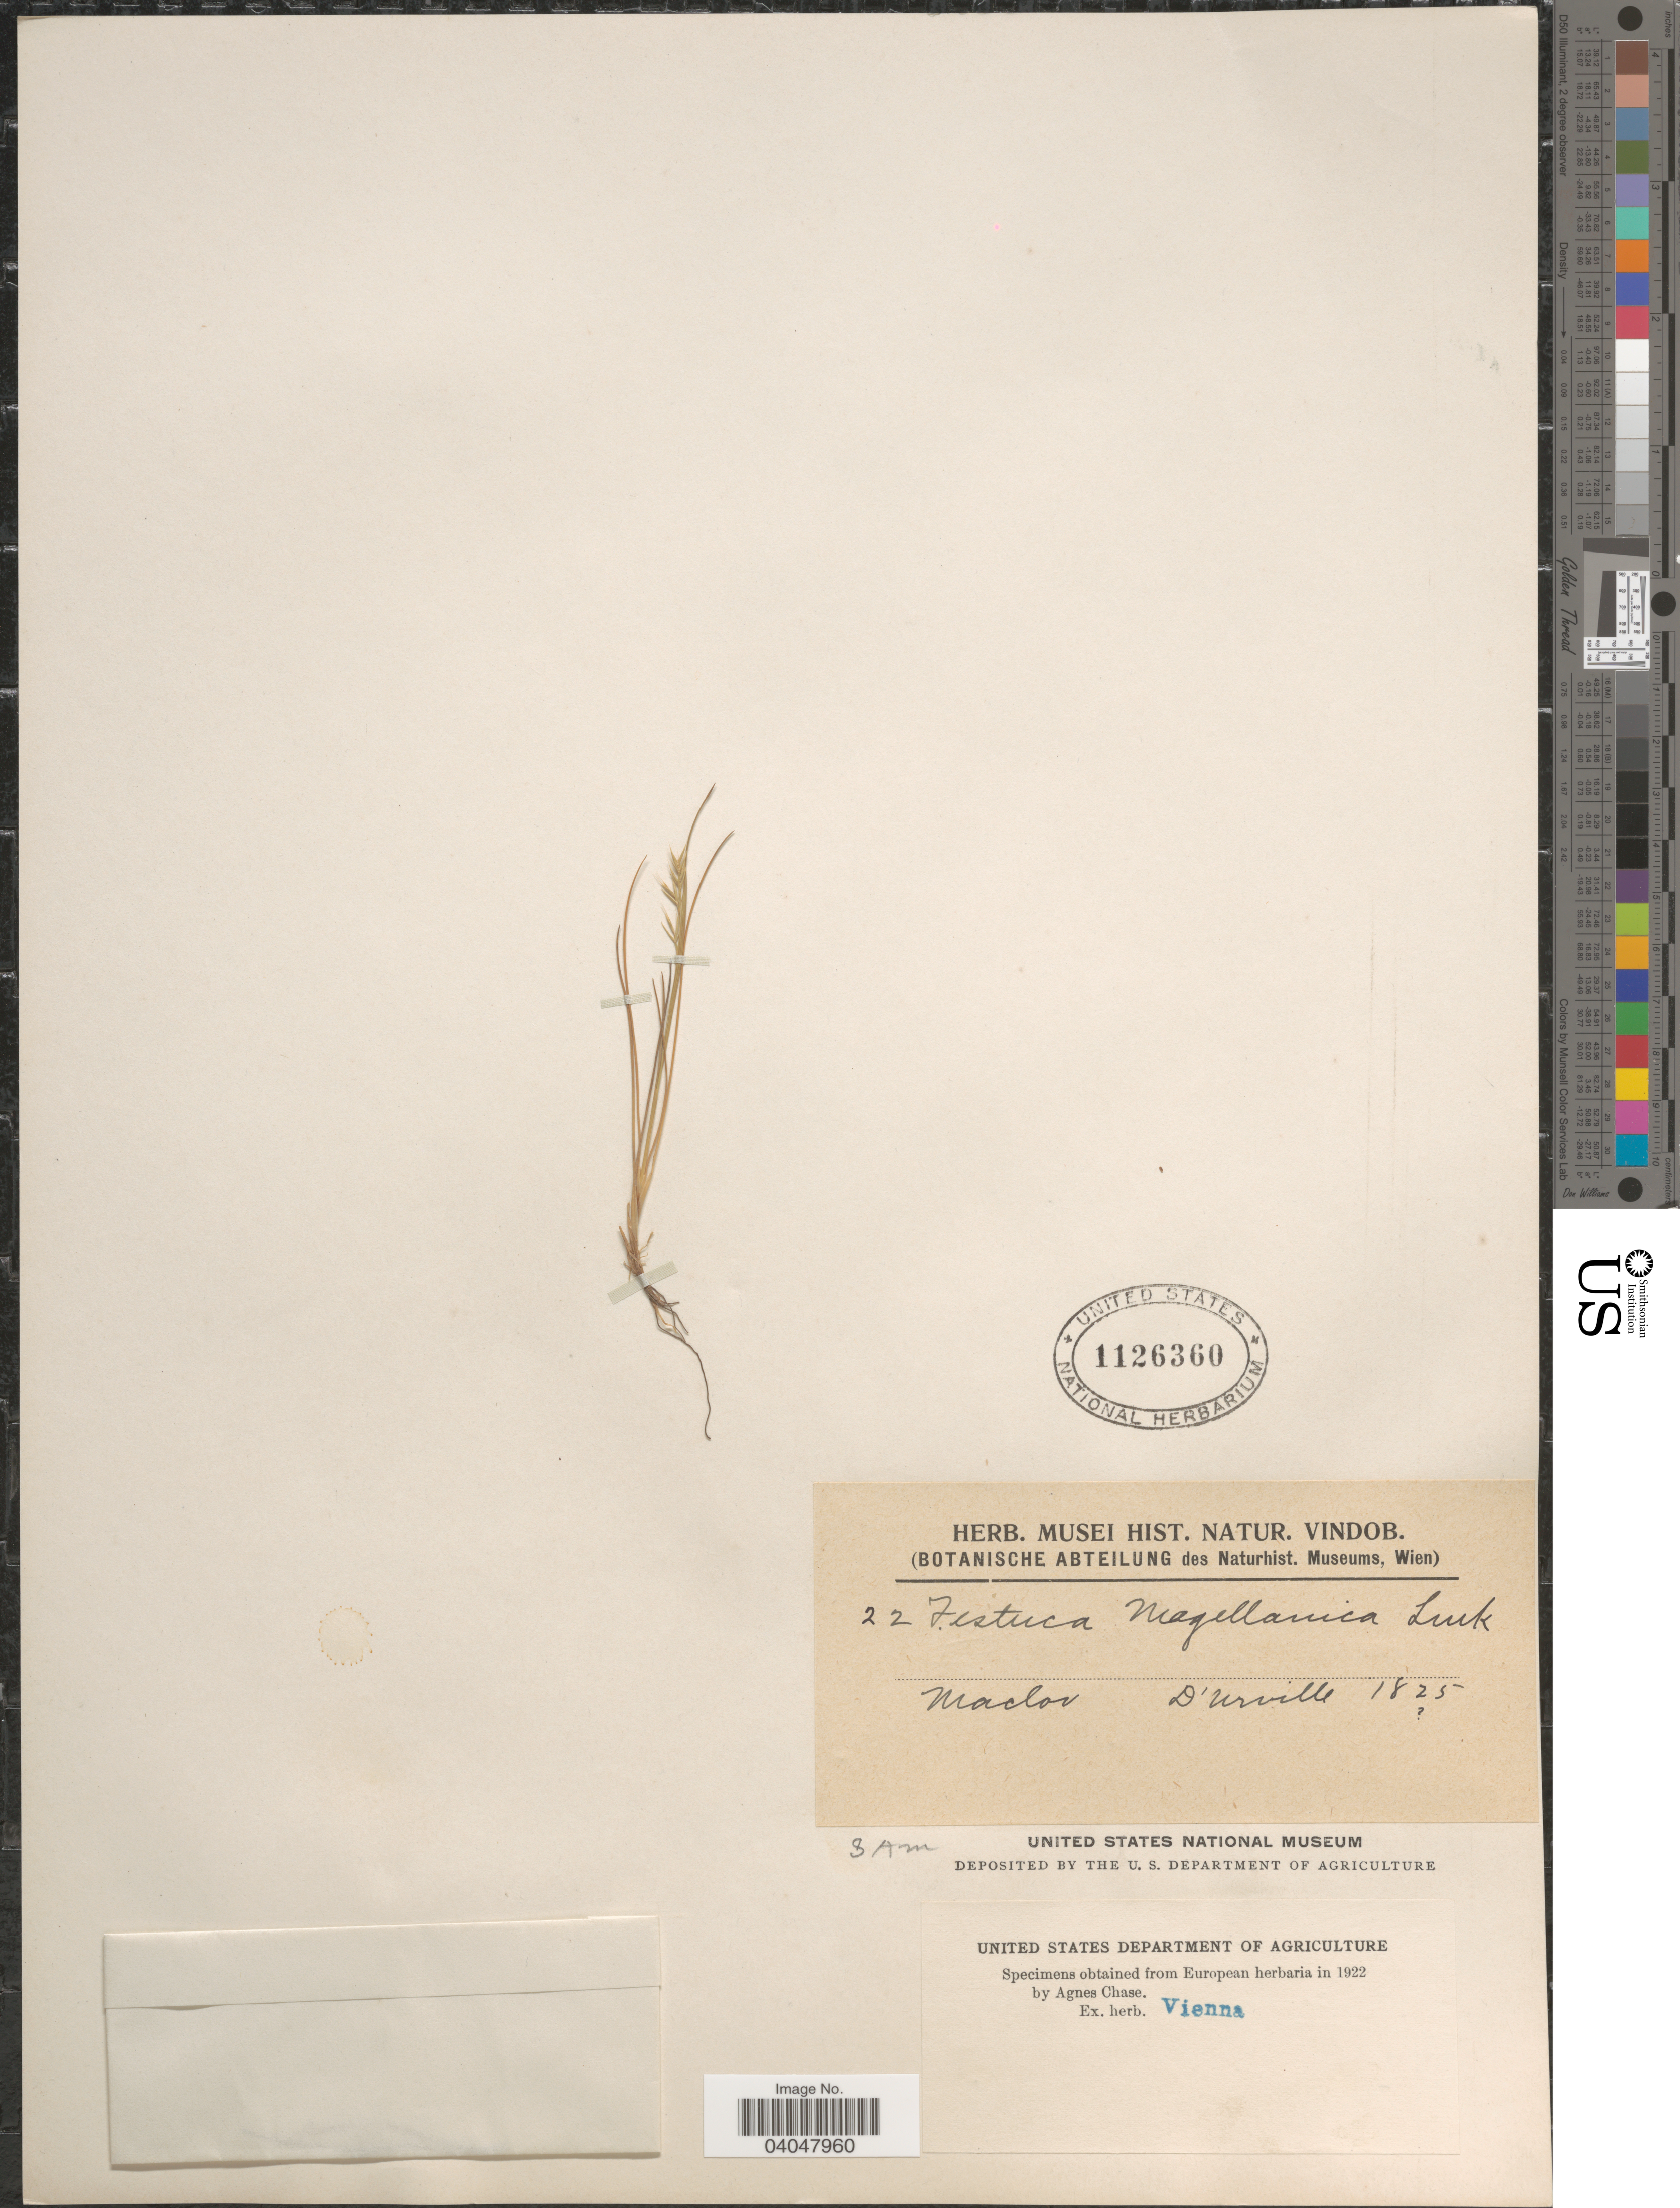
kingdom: Plantae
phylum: Tracheophyta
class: Liliopsida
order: Poales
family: Poaceae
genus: Festuca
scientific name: Festuca magellanica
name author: Lam.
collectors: D'Urville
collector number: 22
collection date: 1825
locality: Mador [interpreted].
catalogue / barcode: US 1126360